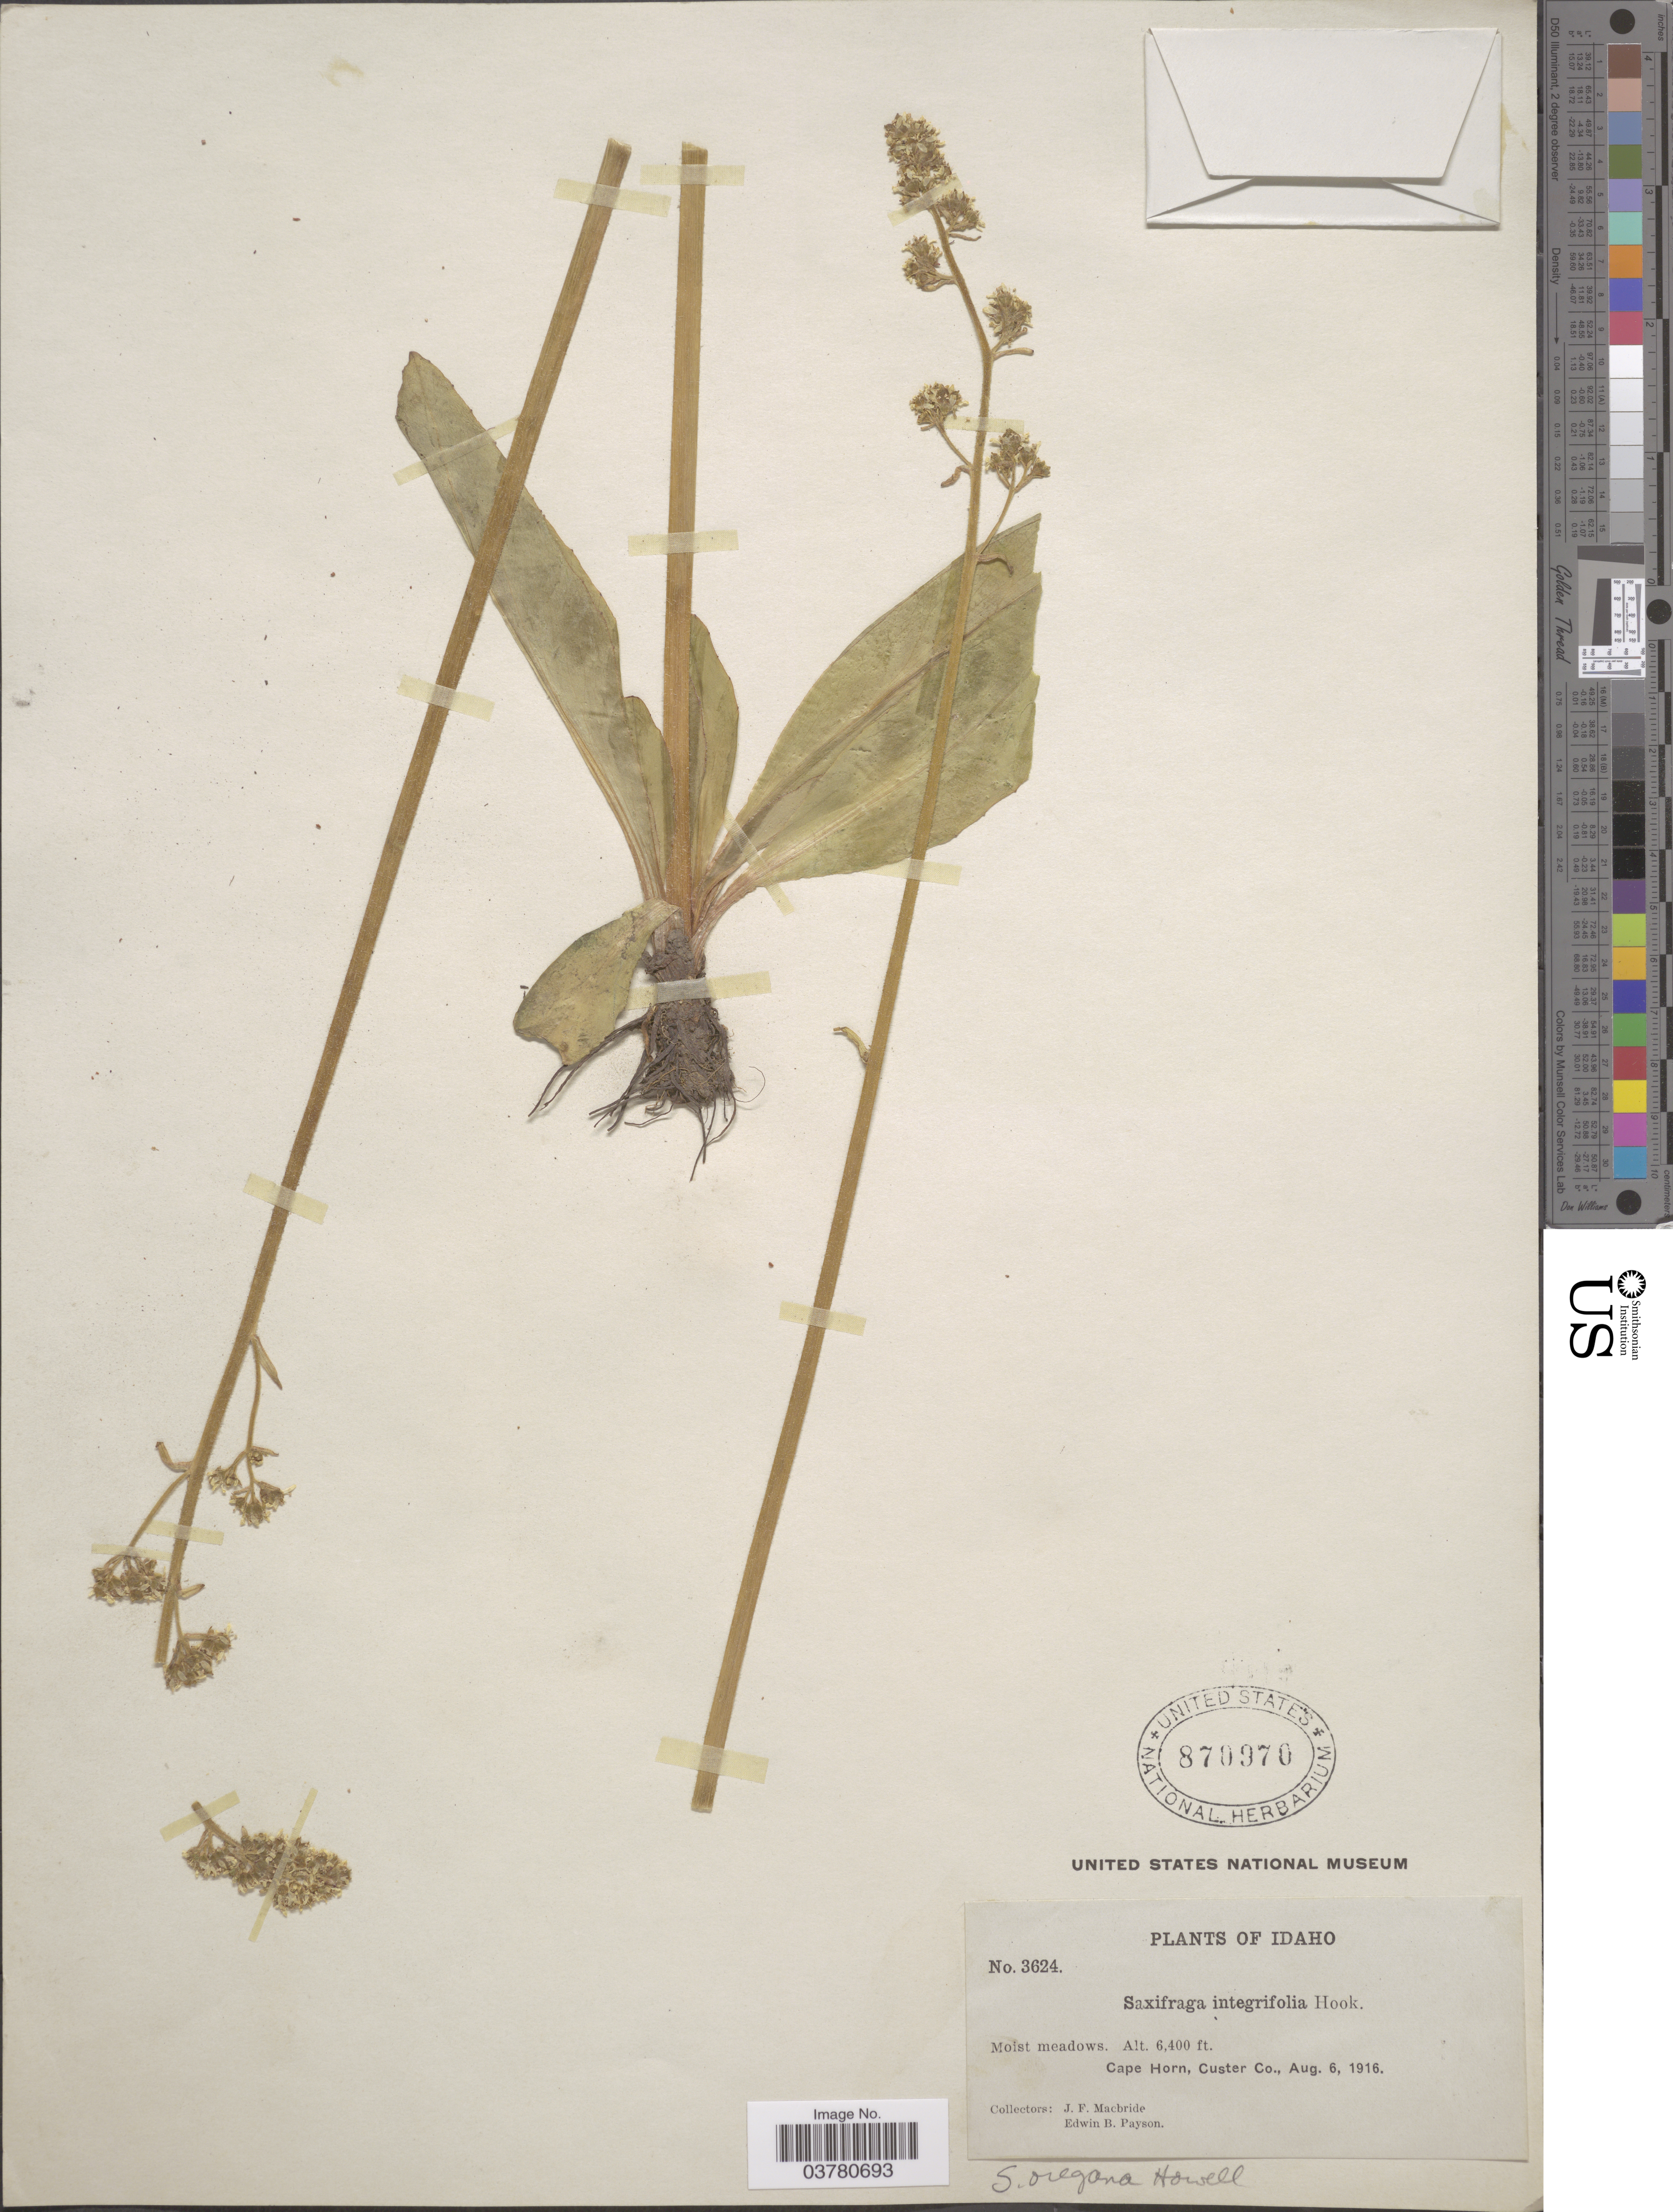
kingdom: Plantae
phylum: Tracheophyta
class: Magnoliopsida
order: Saxifragales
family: Saxifragaceae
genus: Micranthes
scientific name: Micranthes oregana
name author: (Howell) Small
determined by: Elvander, Patrick E., Curator (UCSC), University of California - Santa Cruz (UNITED STATES)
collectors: J. F. Macbride & E. B. Payson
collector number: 3624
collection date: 1916-08-06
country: United States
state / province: Idaho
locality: Cape Horn, Custer Co.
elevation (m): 1951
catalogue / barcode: US 870970